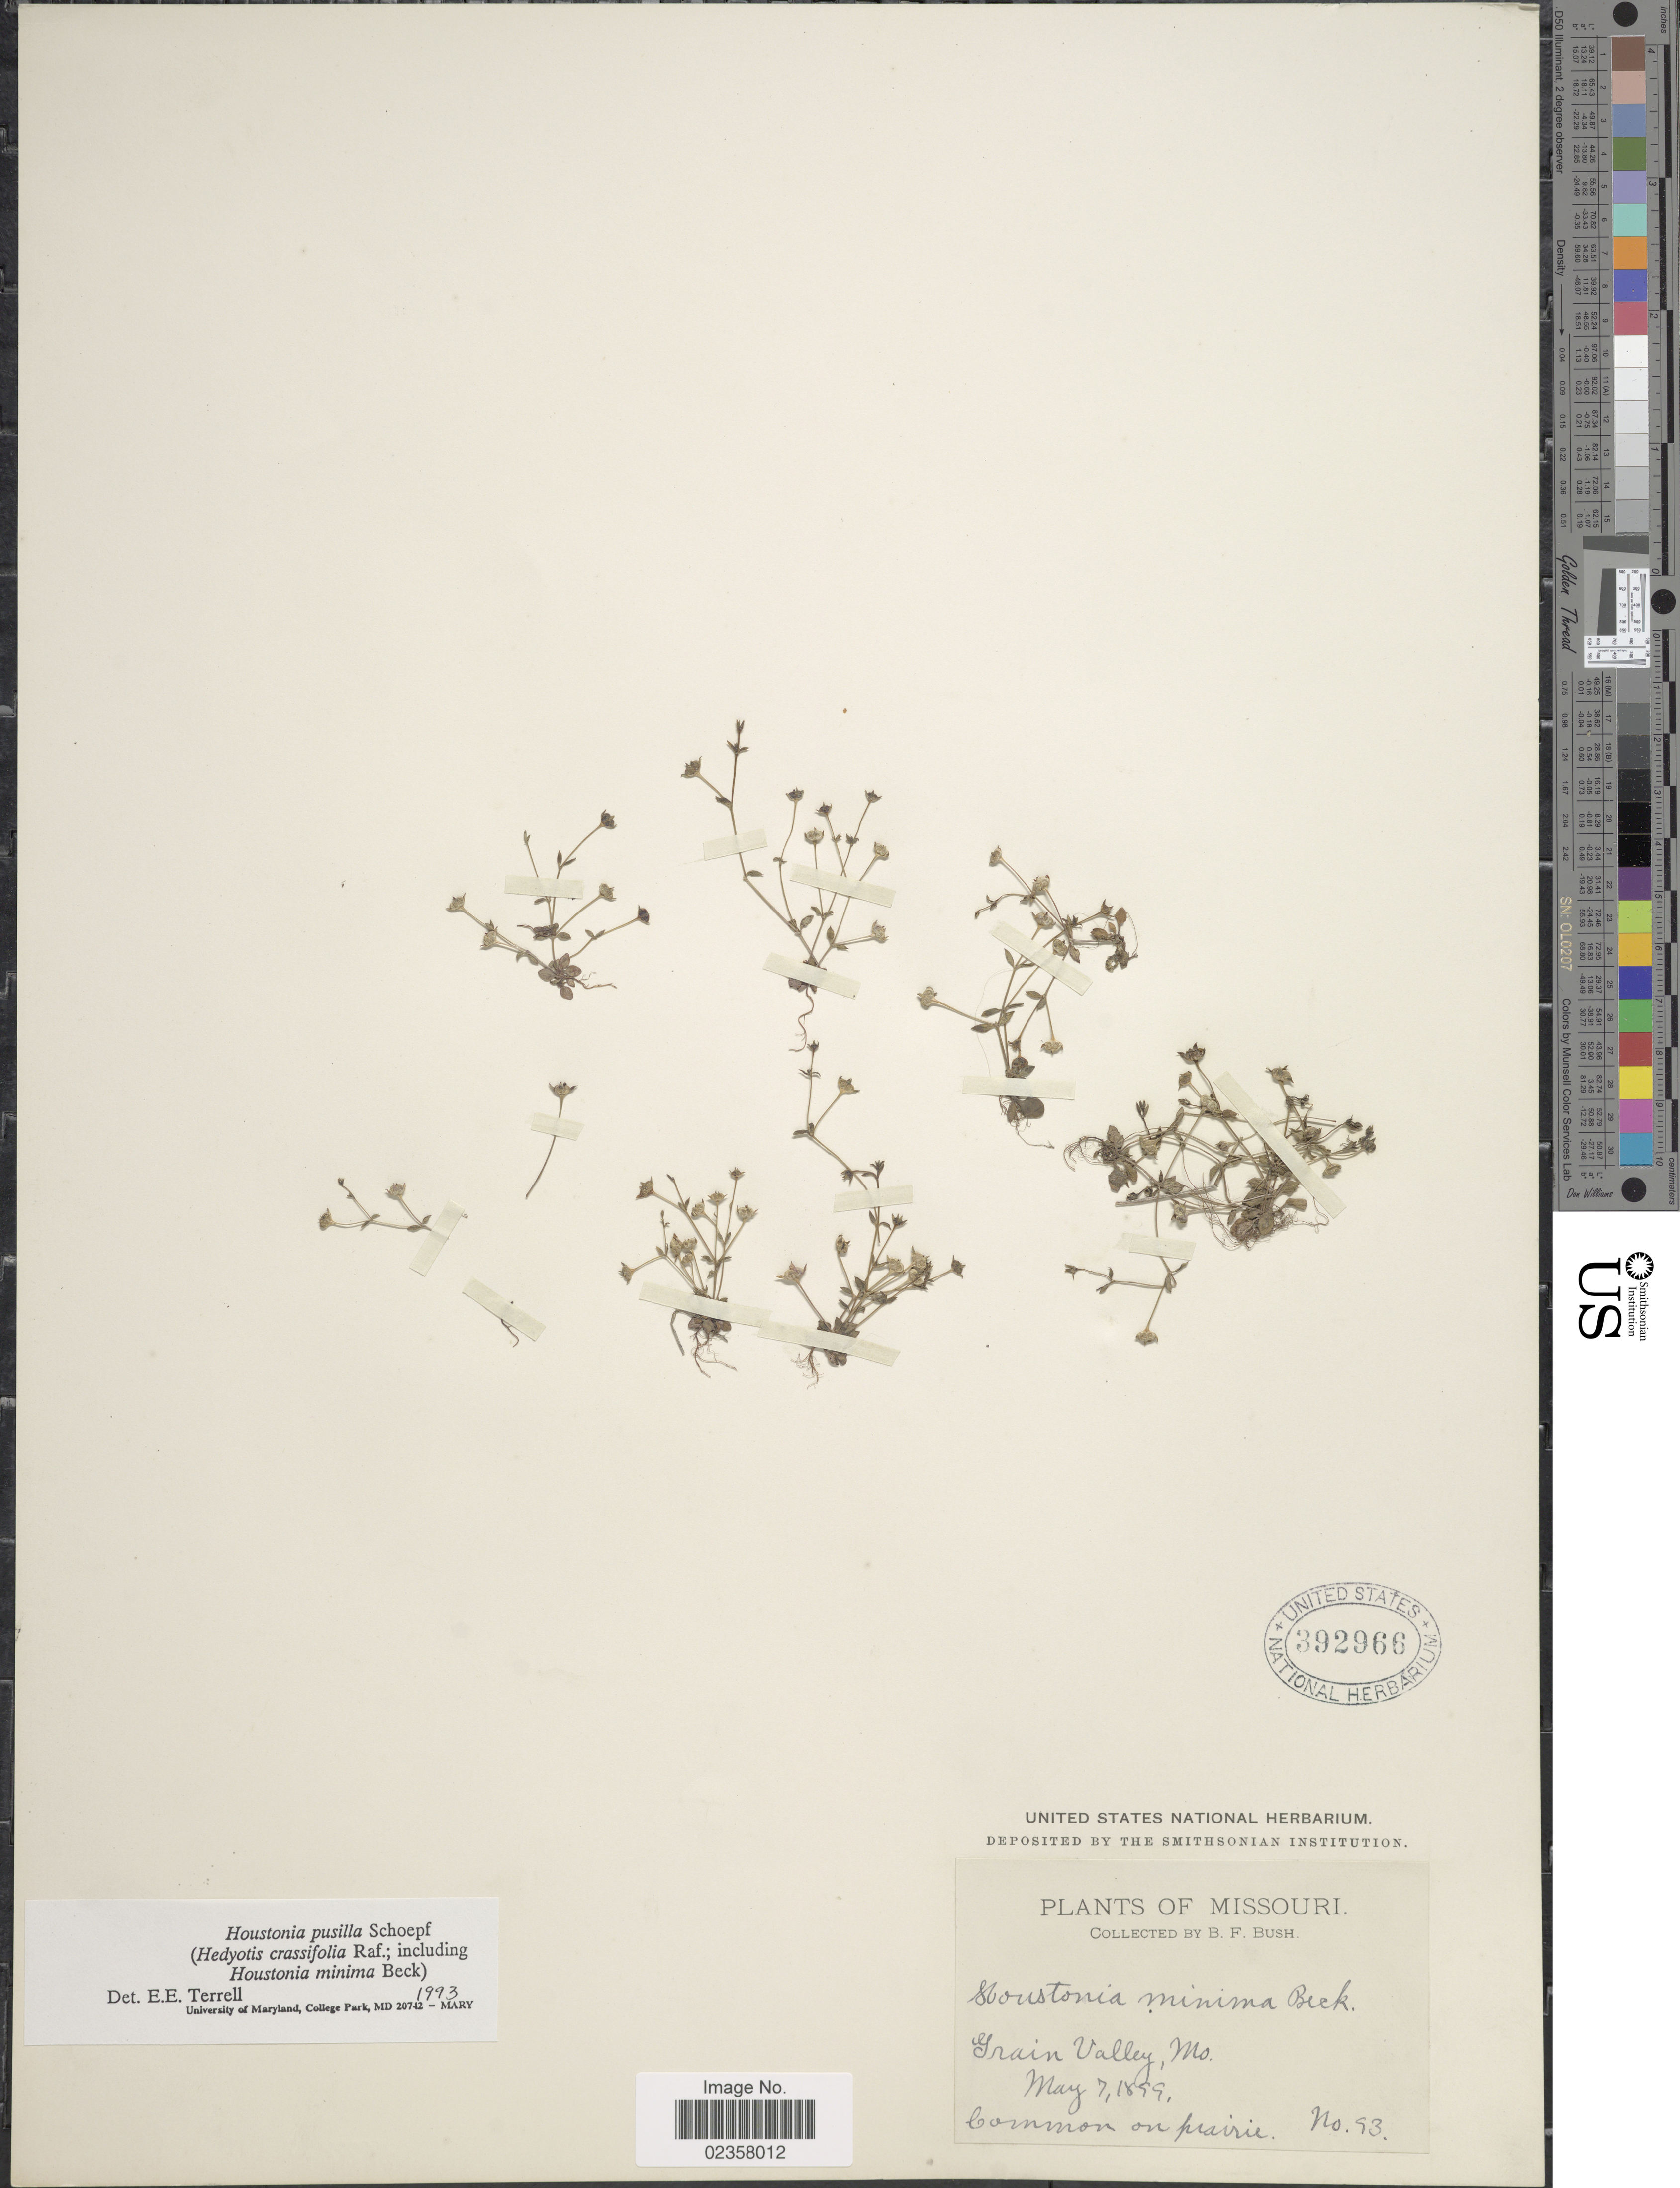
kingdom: Plantae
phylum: Tracheophyta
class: Magnoliopsida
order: Gentianales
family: Rubiaceae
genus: Houstonia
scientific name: Houstonia pusilla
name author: Schoepf.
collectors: B. F. Bush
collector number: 93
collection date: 1899-05-07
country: United States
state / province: Missouri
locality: Grain Valley, Mo.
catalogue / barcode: US 392966